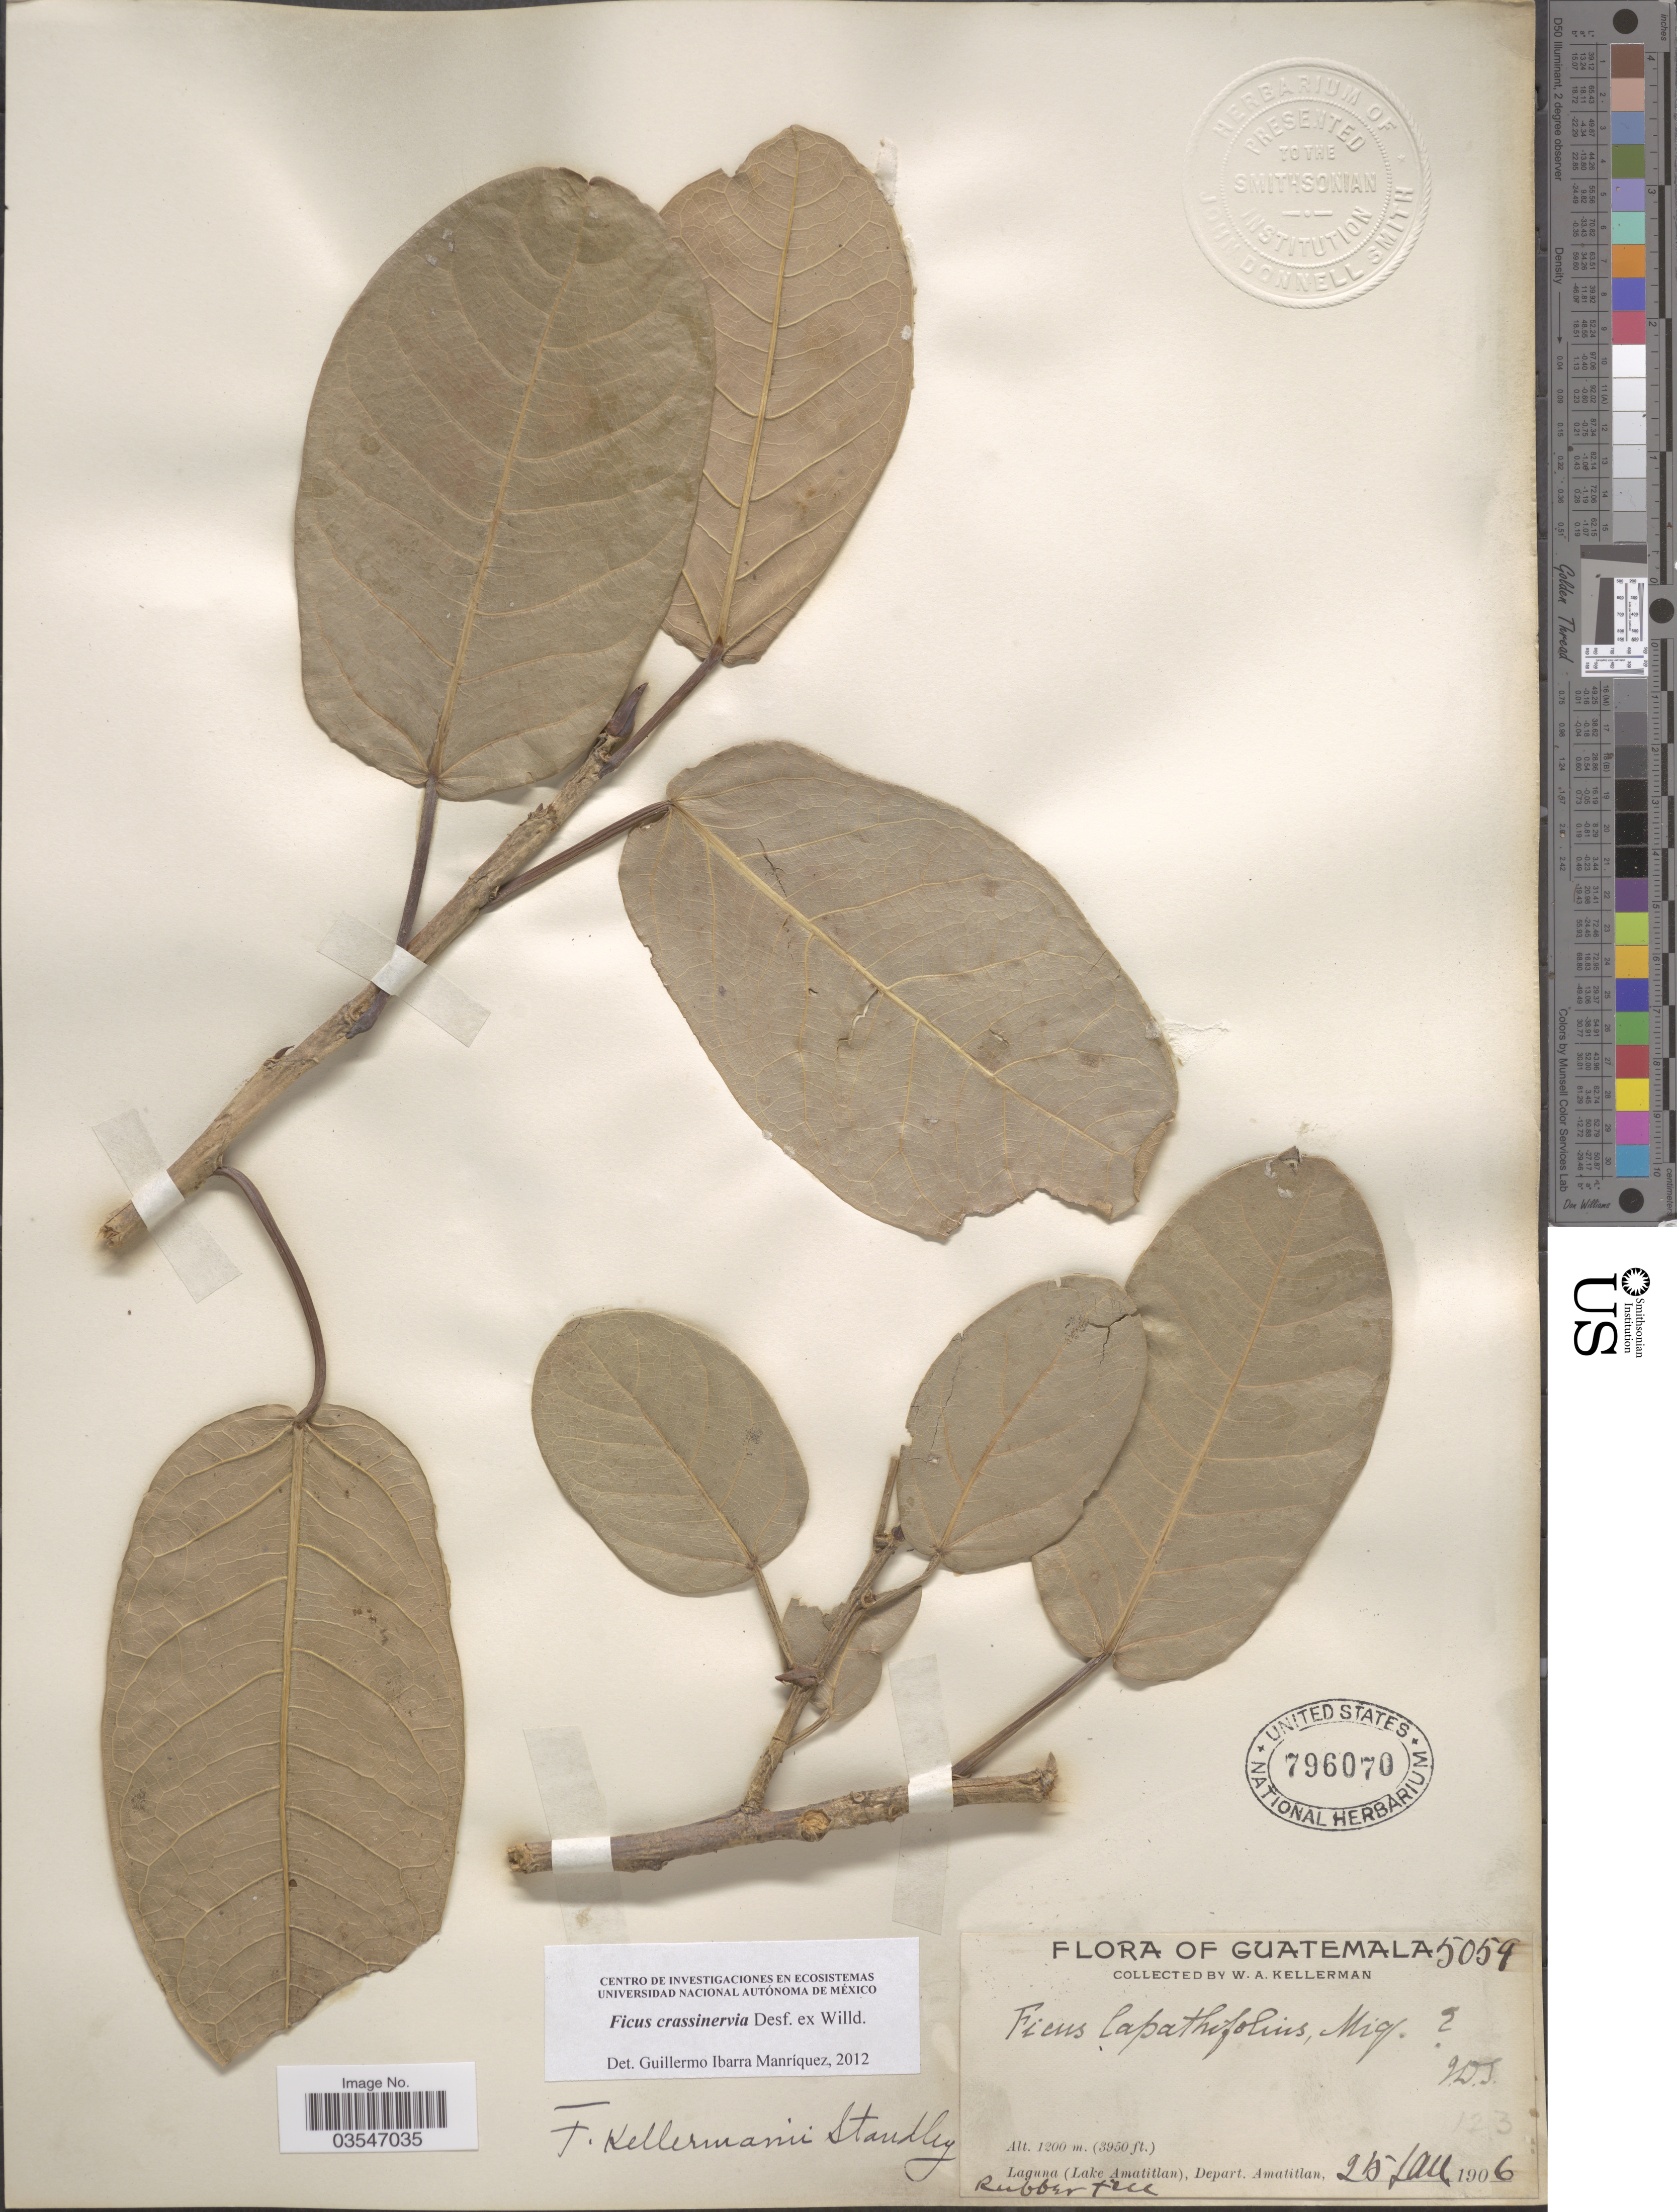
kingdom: Plantae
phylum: Tracheophyta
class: Magnoliopsida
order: Rosales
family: Moraceae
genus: Ficus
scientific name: Ficus crassinervia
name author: Desf. ex Willd.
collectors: W. Kellerman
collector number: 5059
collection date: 1906-01-25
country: Guatemala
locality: Laguna (Lake Amatitlan), Depart. Amatitlan.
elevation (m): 1200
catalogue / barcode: US 796070